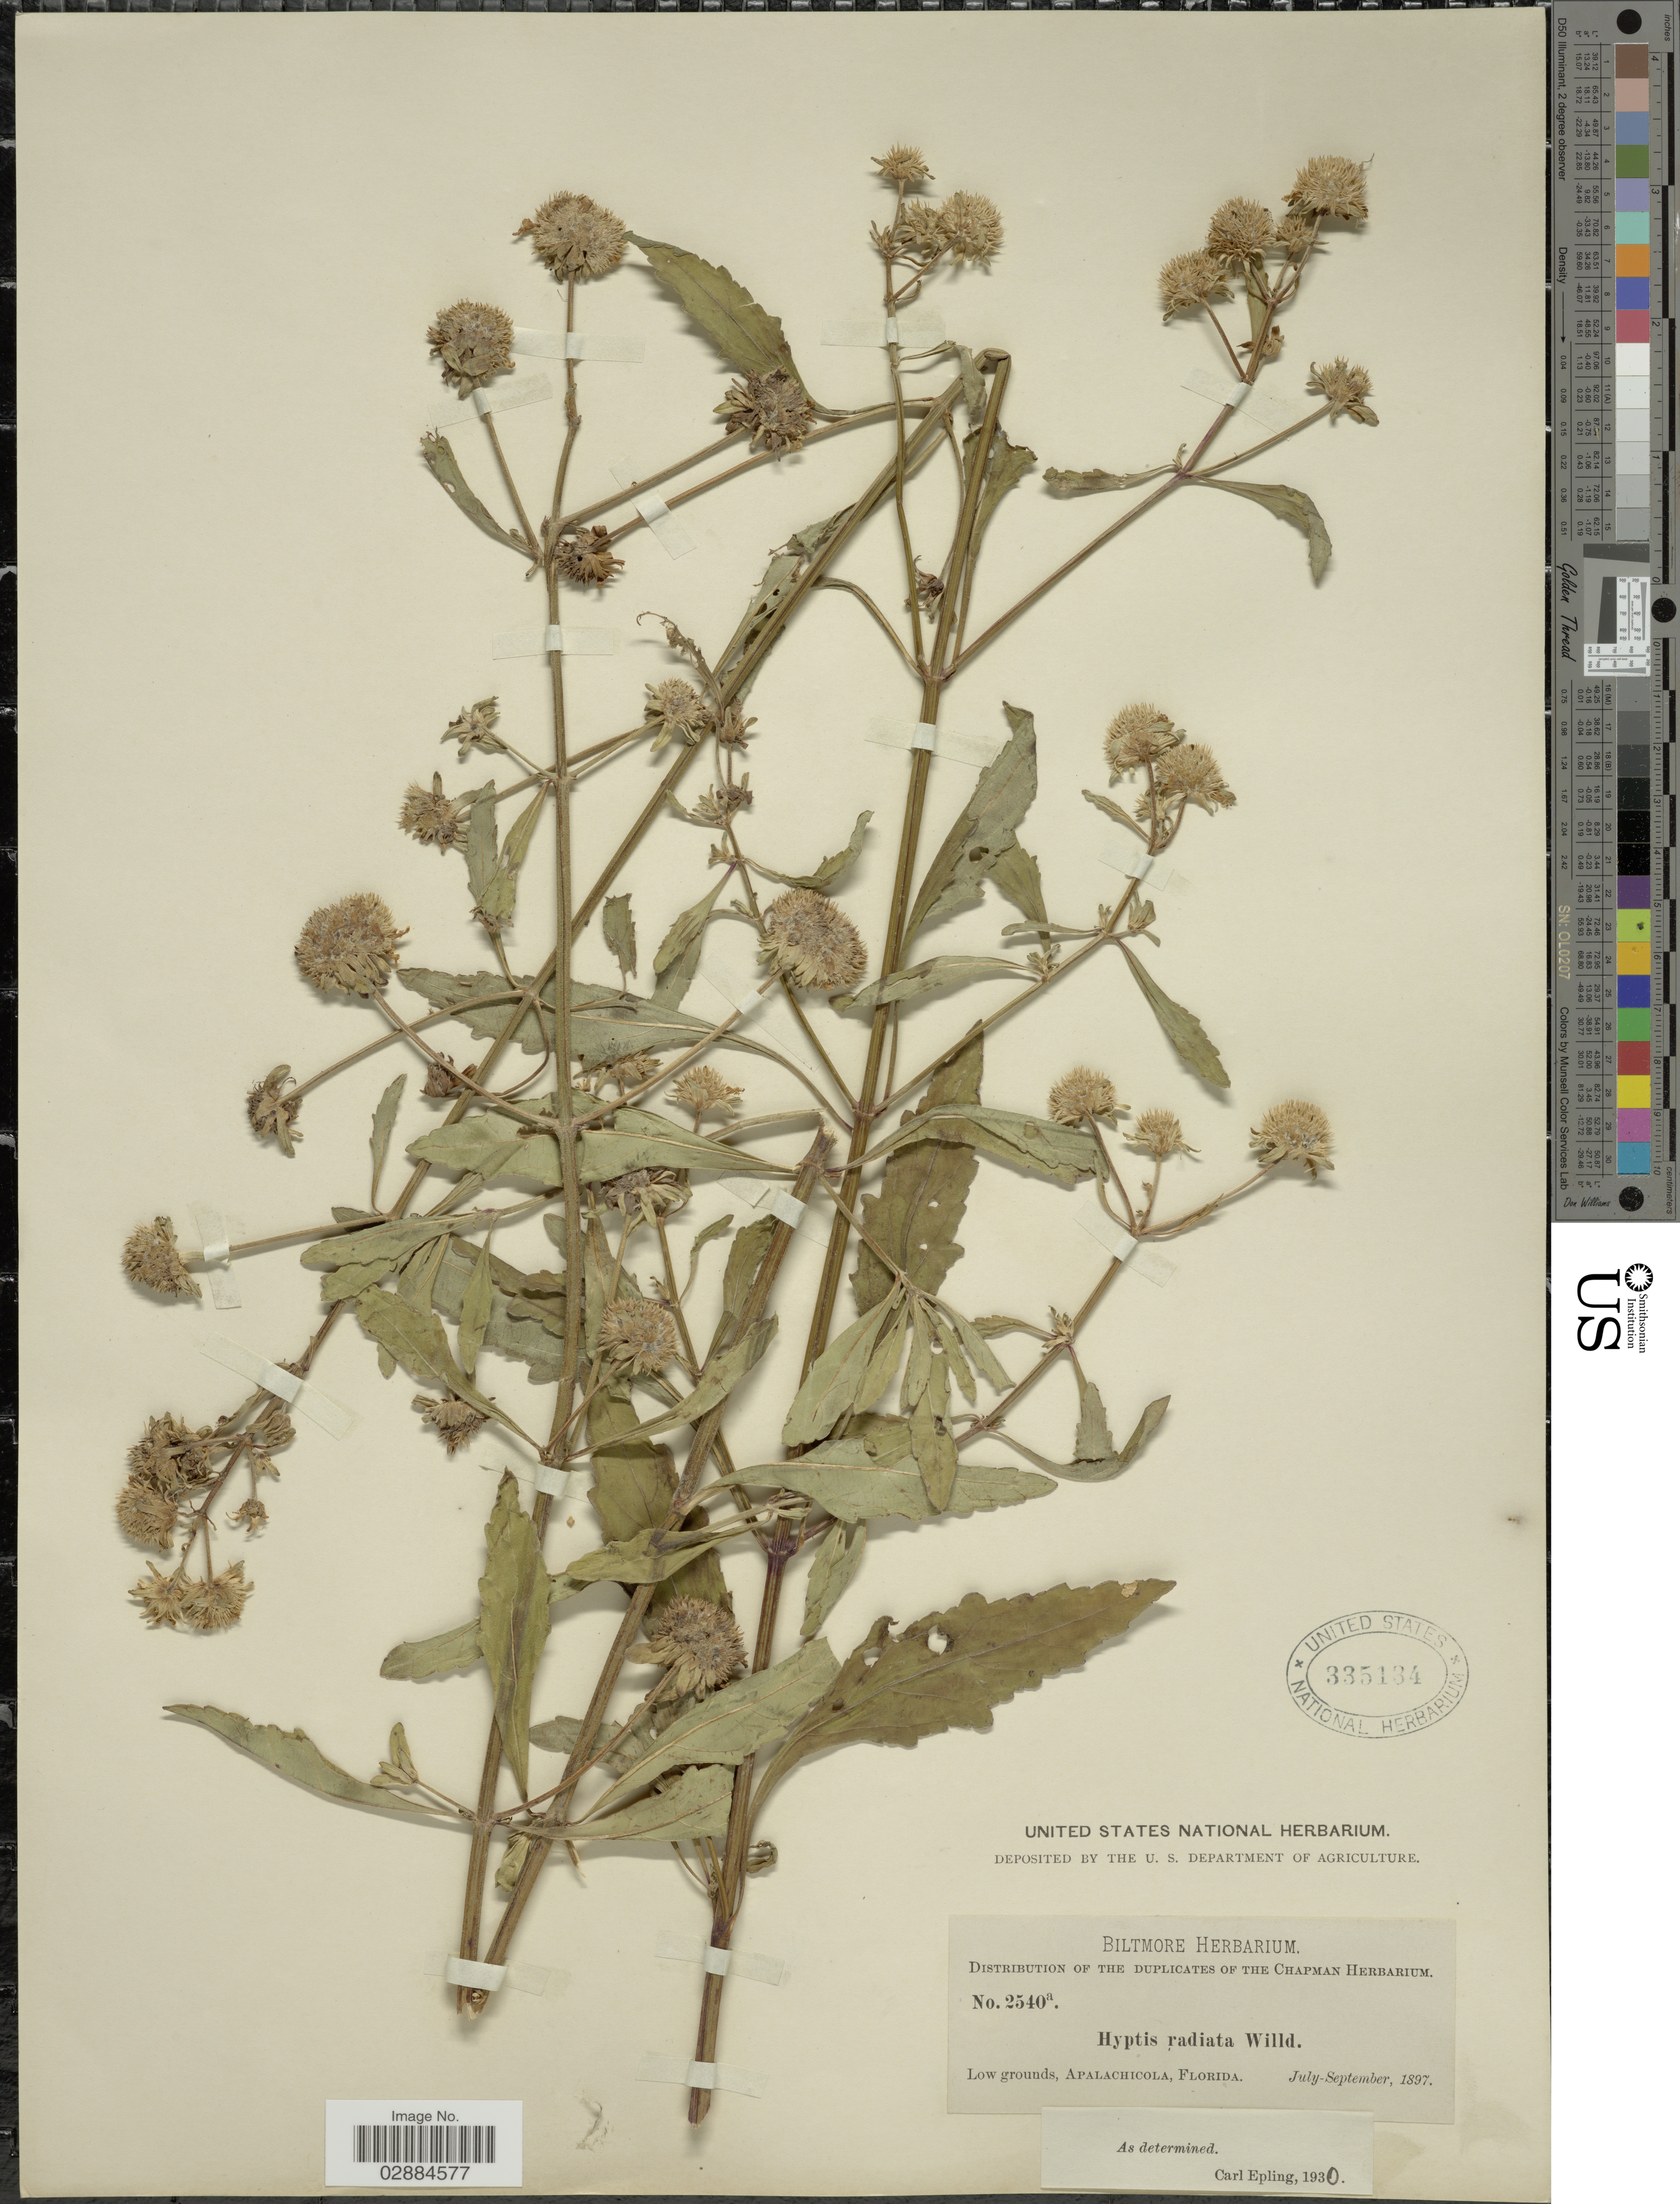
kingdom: Plantae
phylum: Tracheophyta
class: Magnoliopsida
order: Lamiales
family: Lamiaceae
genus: Hyptis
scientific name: Hyptis radiata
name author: Kunth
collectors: ex herb. Biltmore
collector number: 2540a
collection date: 1897-07/1897-09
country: United States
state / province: Florida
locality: Low grounds, Apalachicola, Florida.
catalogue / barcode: US 335134